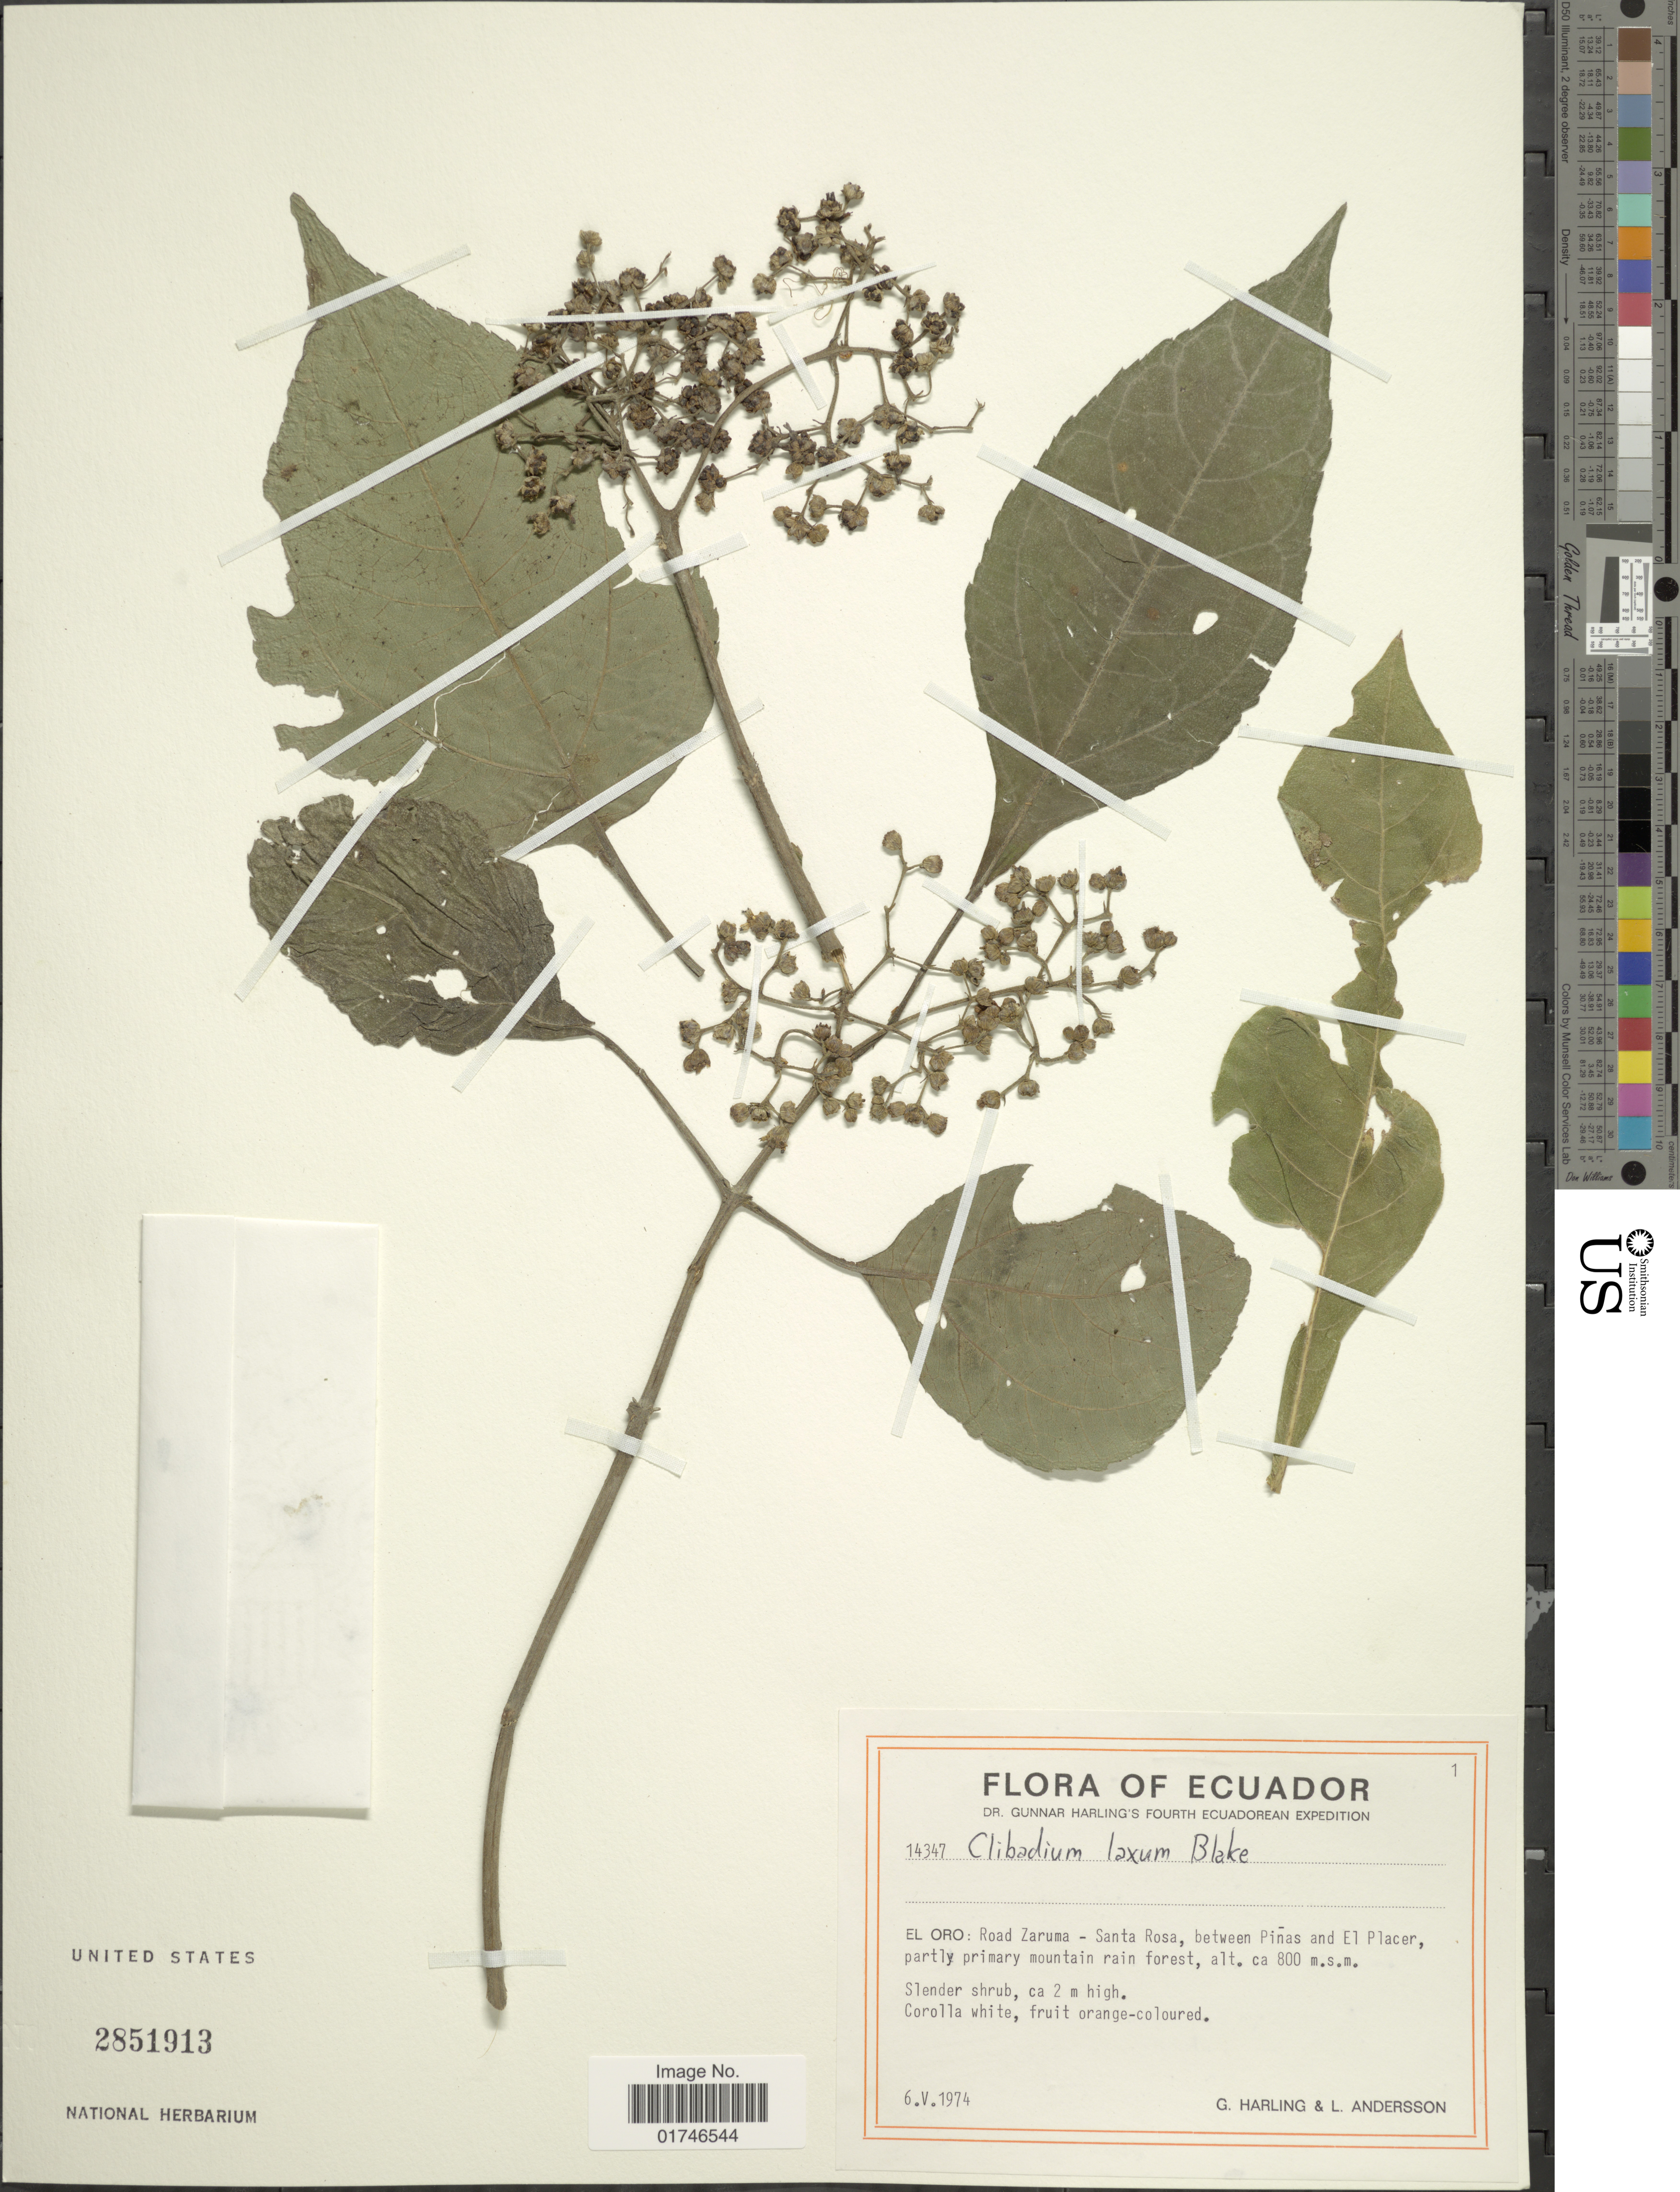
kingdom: Plantae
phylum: Tracheophyta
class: Magnoliopsida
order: Asterales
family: Asteraceae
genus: Clibadium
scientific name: Clibadium laxum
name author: S.F. Blake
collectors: G. Harling & L. Andersson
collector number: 14347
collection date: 1974-05-06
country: Ecuador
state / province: El Oro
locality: El Oro: Road Zaruma - Santa Rosa, between Pinas and El Placer partly primary mountain rain forest.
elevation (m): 800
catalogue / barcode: US 2851913